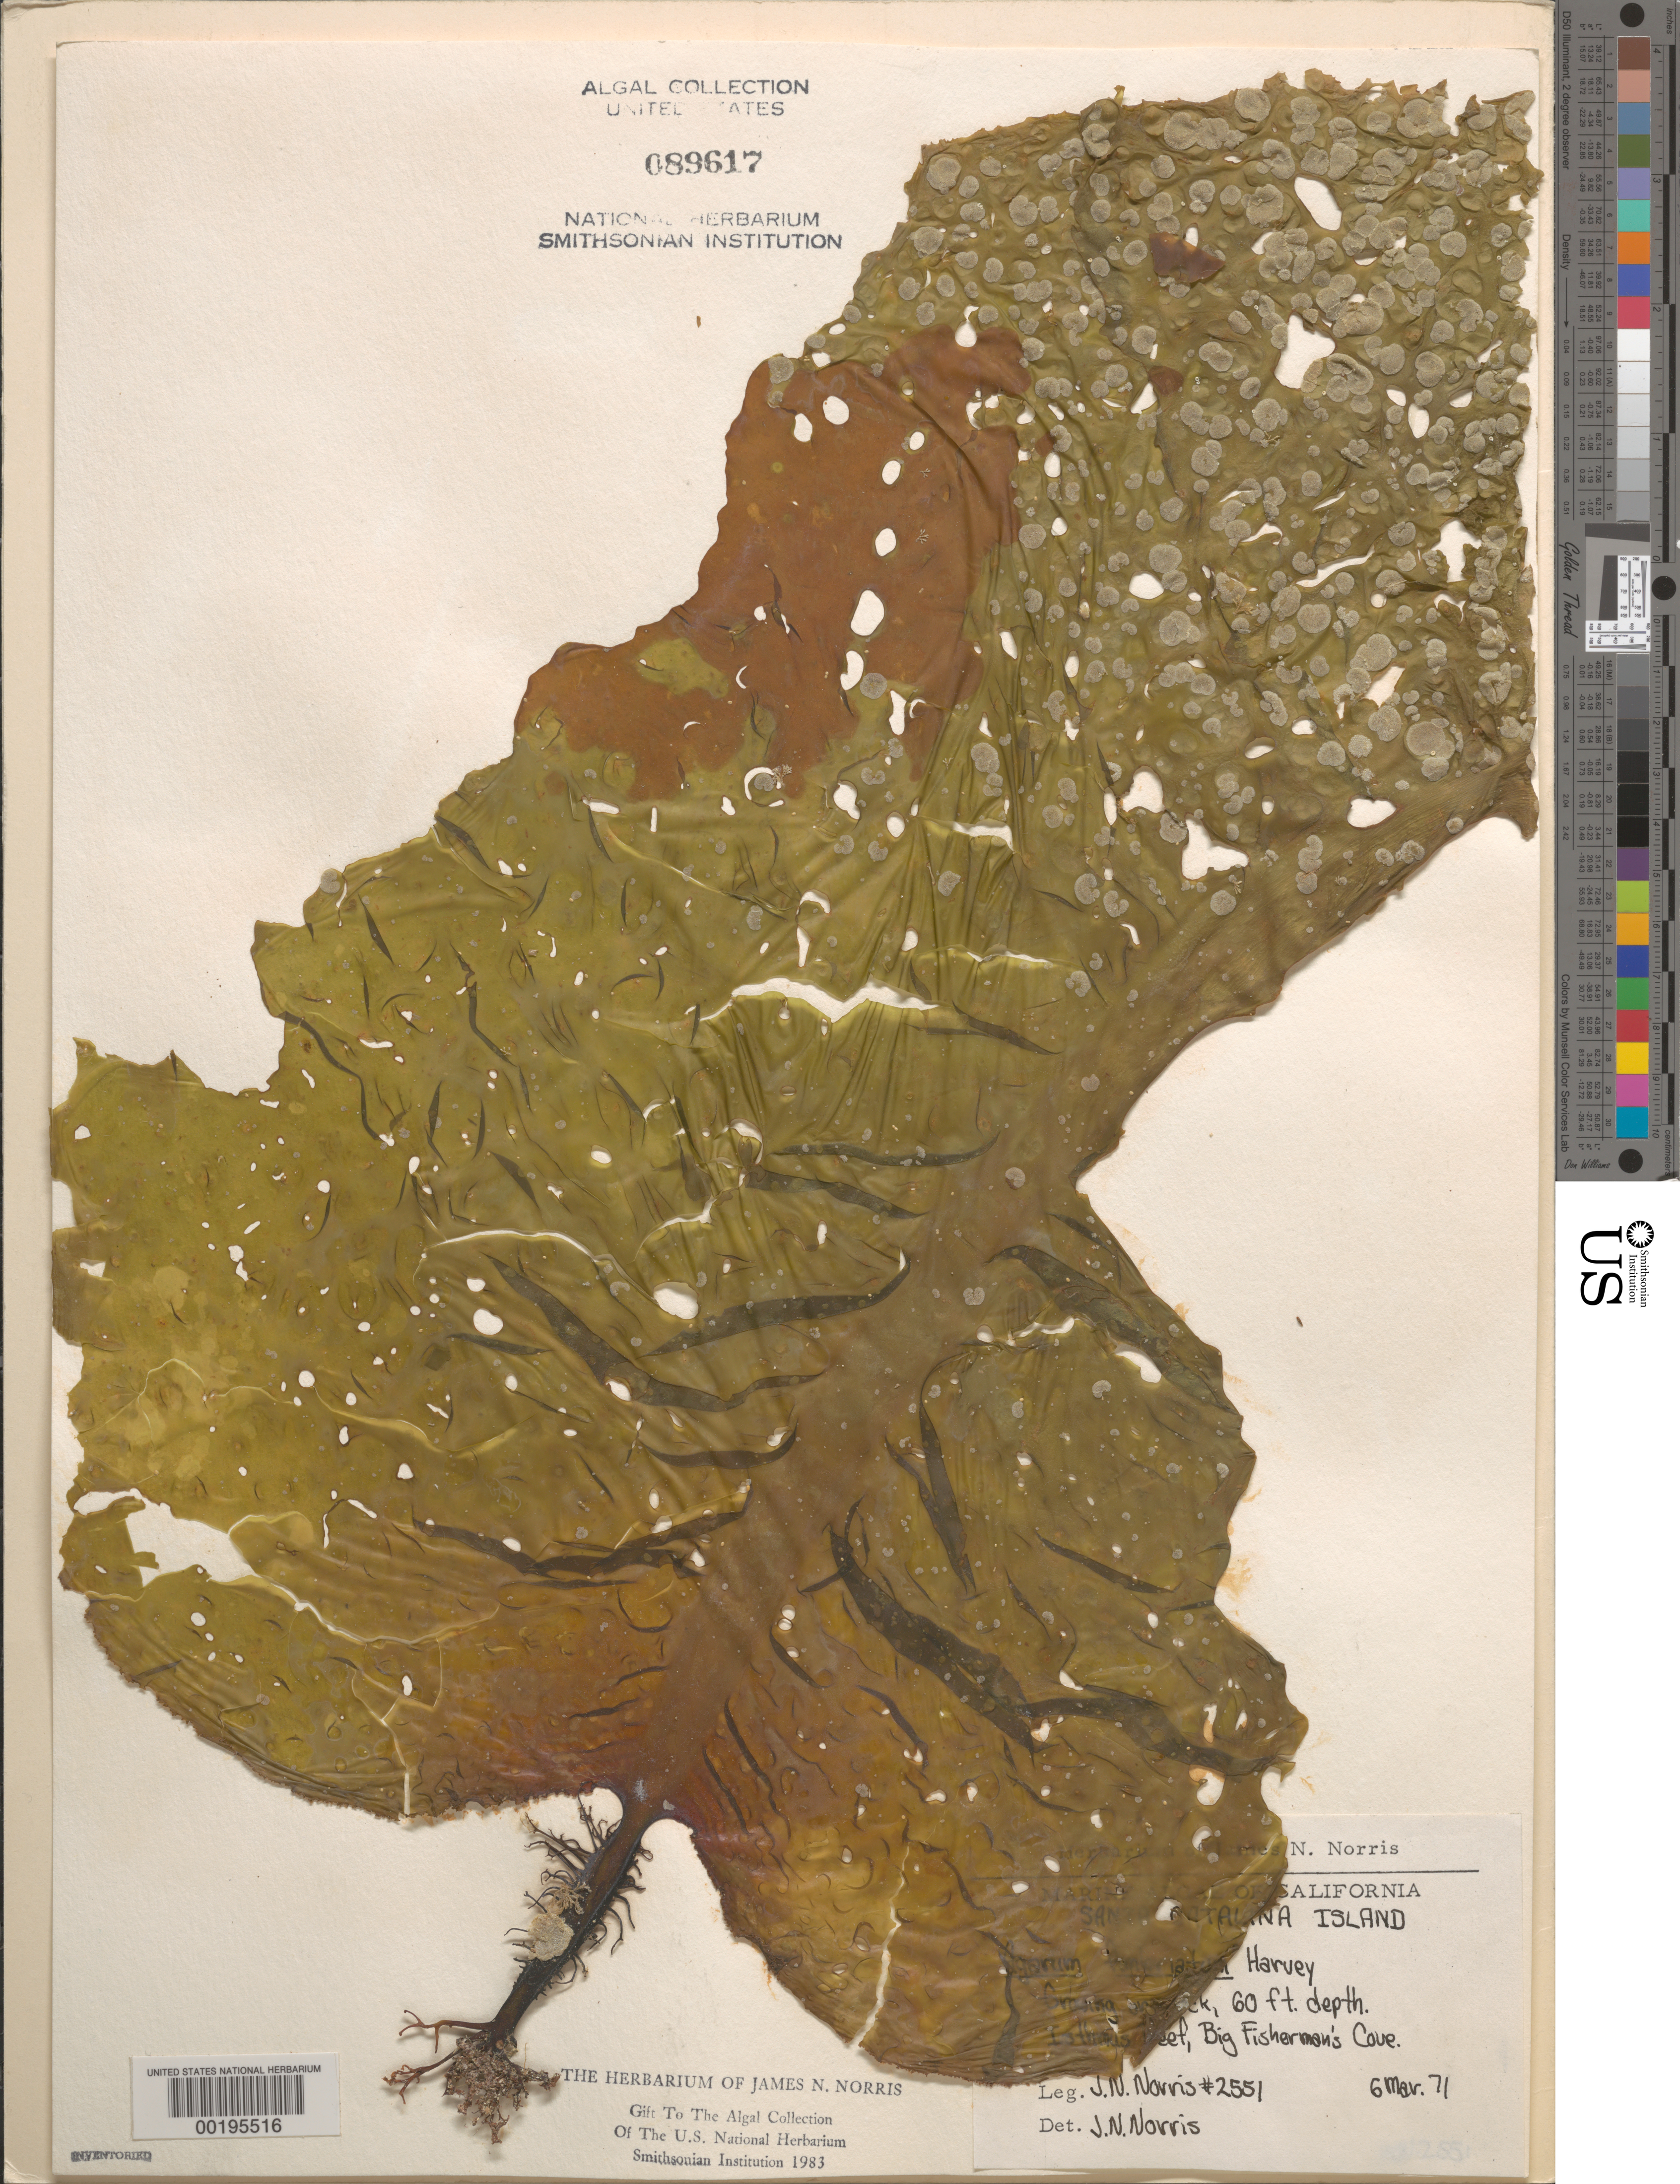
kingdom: Chromista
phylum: Ochrophyta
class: Phaeophyceae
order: Laminariales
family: Agaraceae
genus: Neoagarum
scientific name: Neoagarum fimbriatum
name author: (Harvey) H.Kawai & Hanyuda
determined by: Algae name updating Project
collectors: J. N. Norris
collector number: JN-2551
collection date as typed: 06 Mar 1971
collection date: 1971-03-06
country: United States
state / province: California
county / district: Los Angeles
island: Santa Catalina Island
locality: Big Fishermans Cove, Isthmus Reef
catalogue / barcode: US 89617